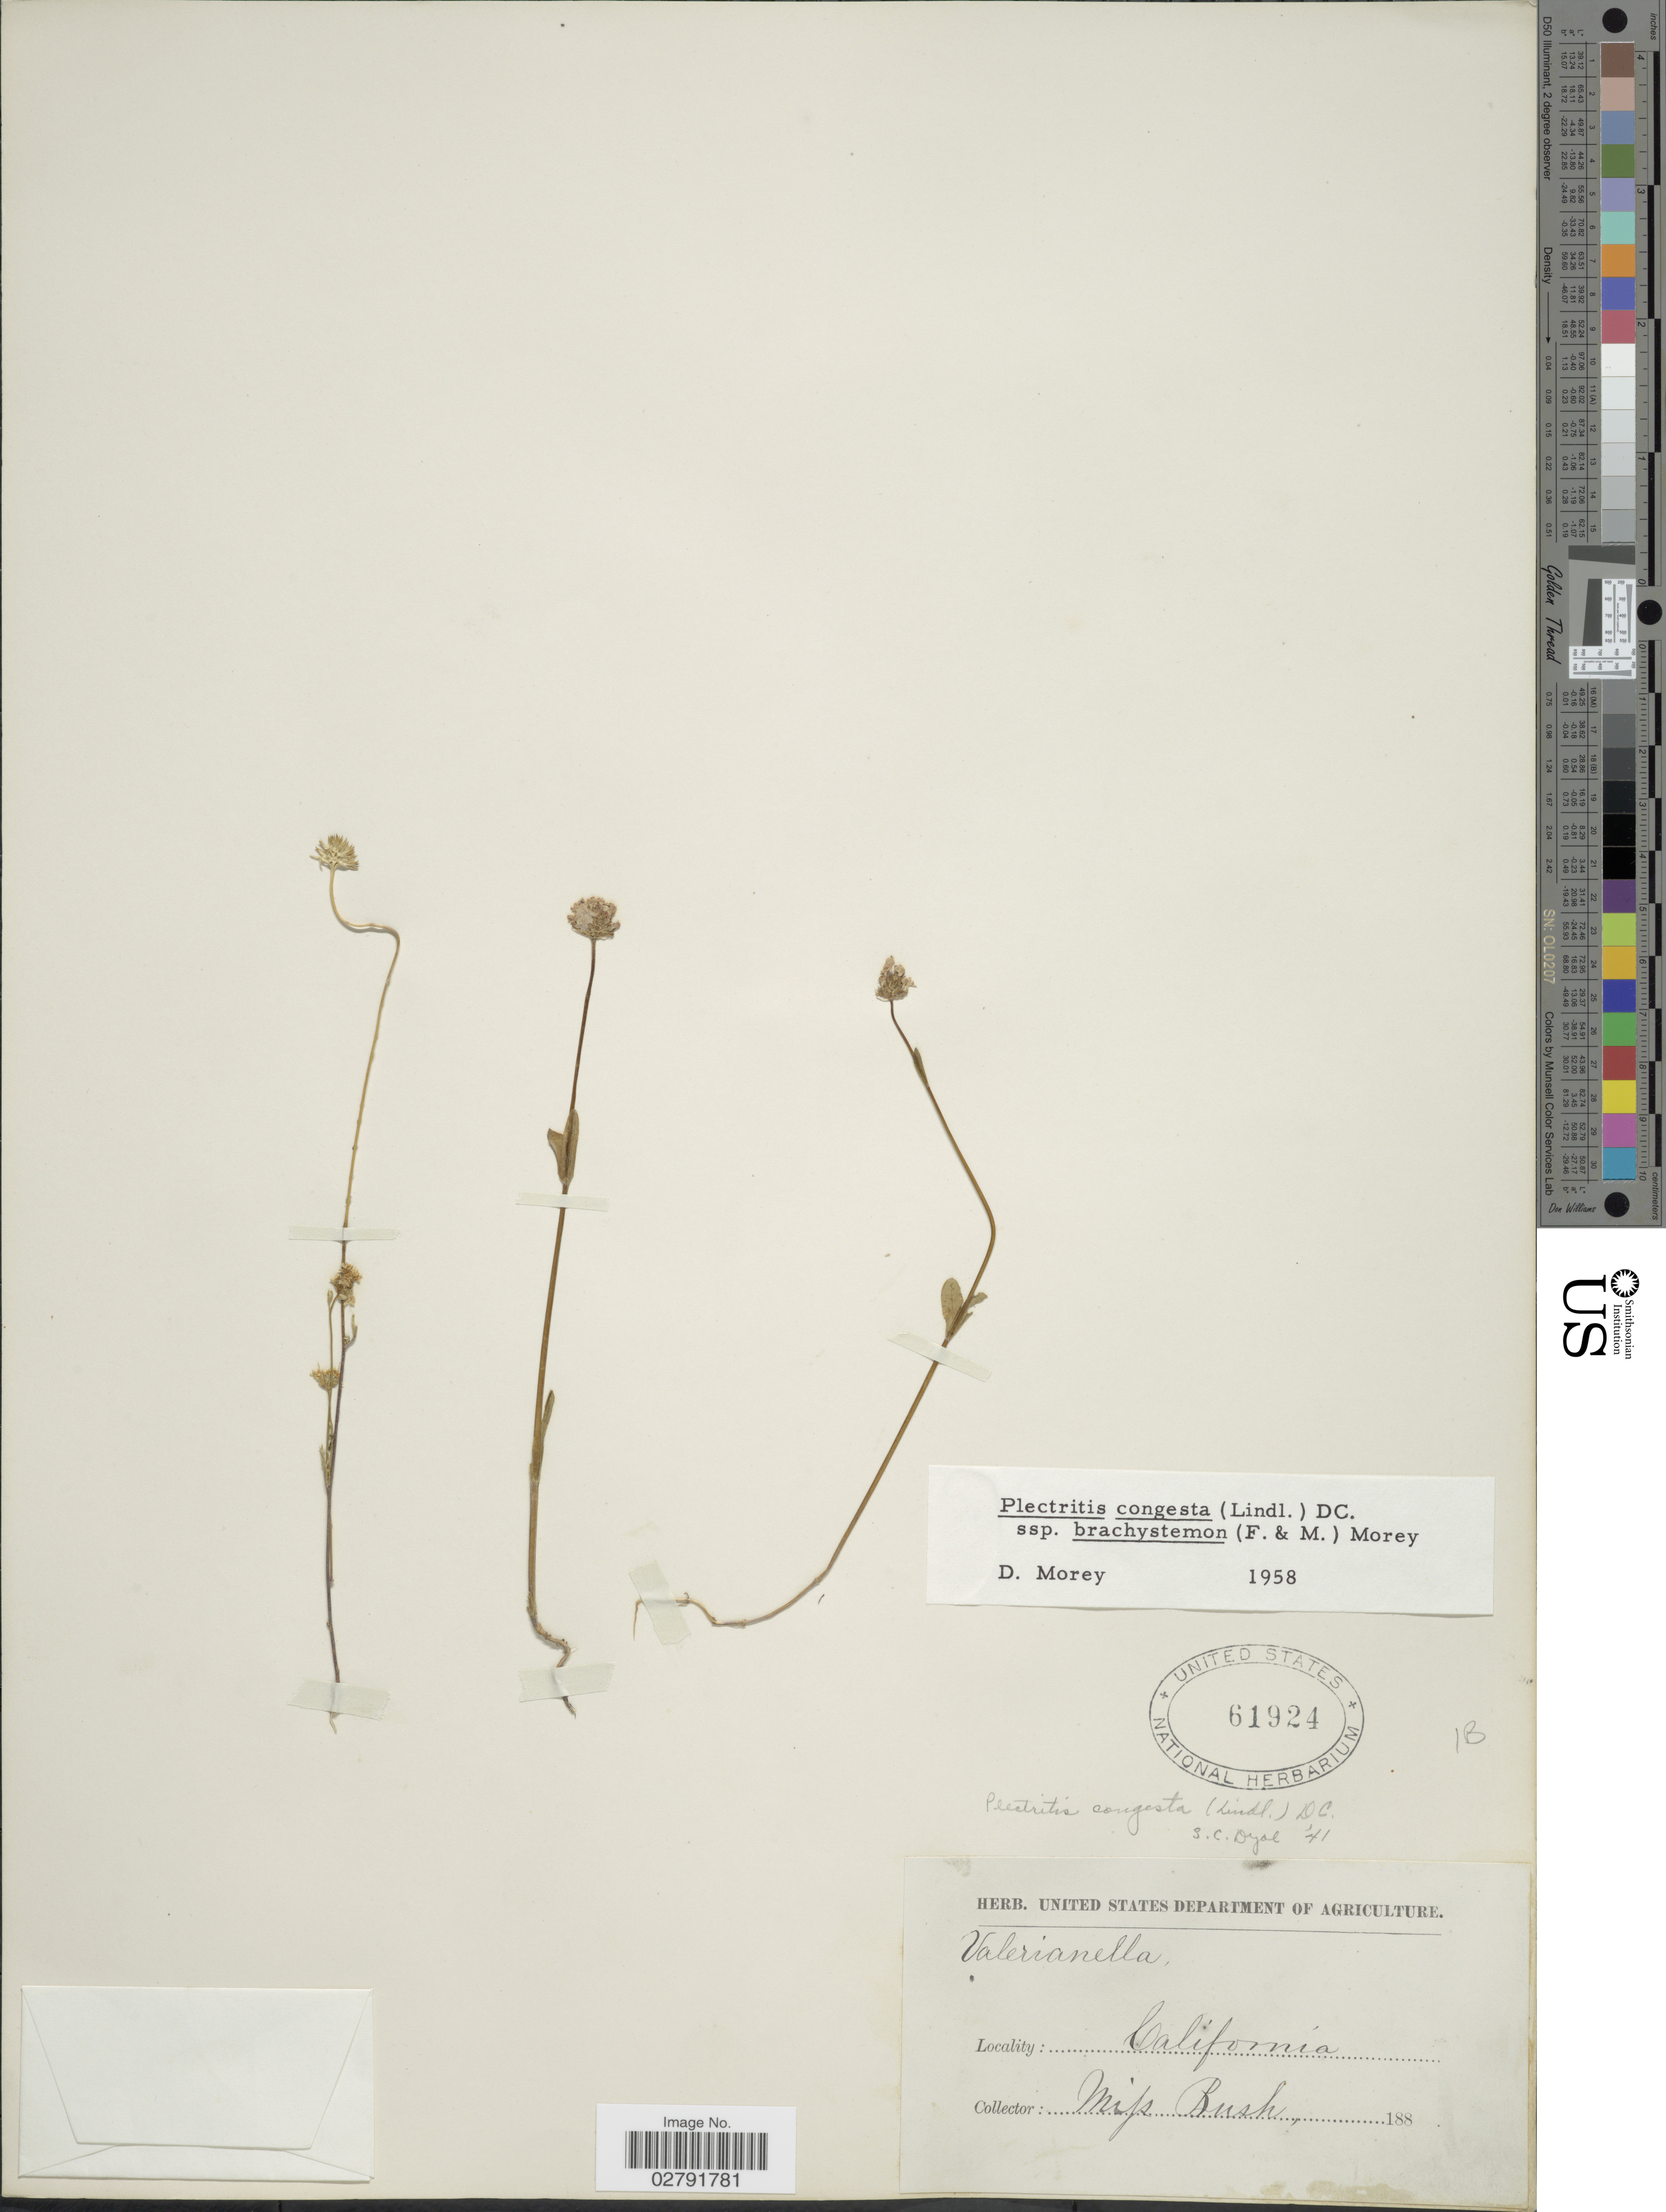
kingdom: Plantae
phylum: Tracheophyta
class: Magnoliopsida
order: Dipsacales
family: Caprifoliaceae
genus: Plectritis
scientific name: Plectritis congesta subsp. brachystemon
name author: (Fisch. & C.A. Mey.) Morey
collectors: Bush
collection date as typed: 188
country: United States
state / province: California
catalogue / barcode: US 61924